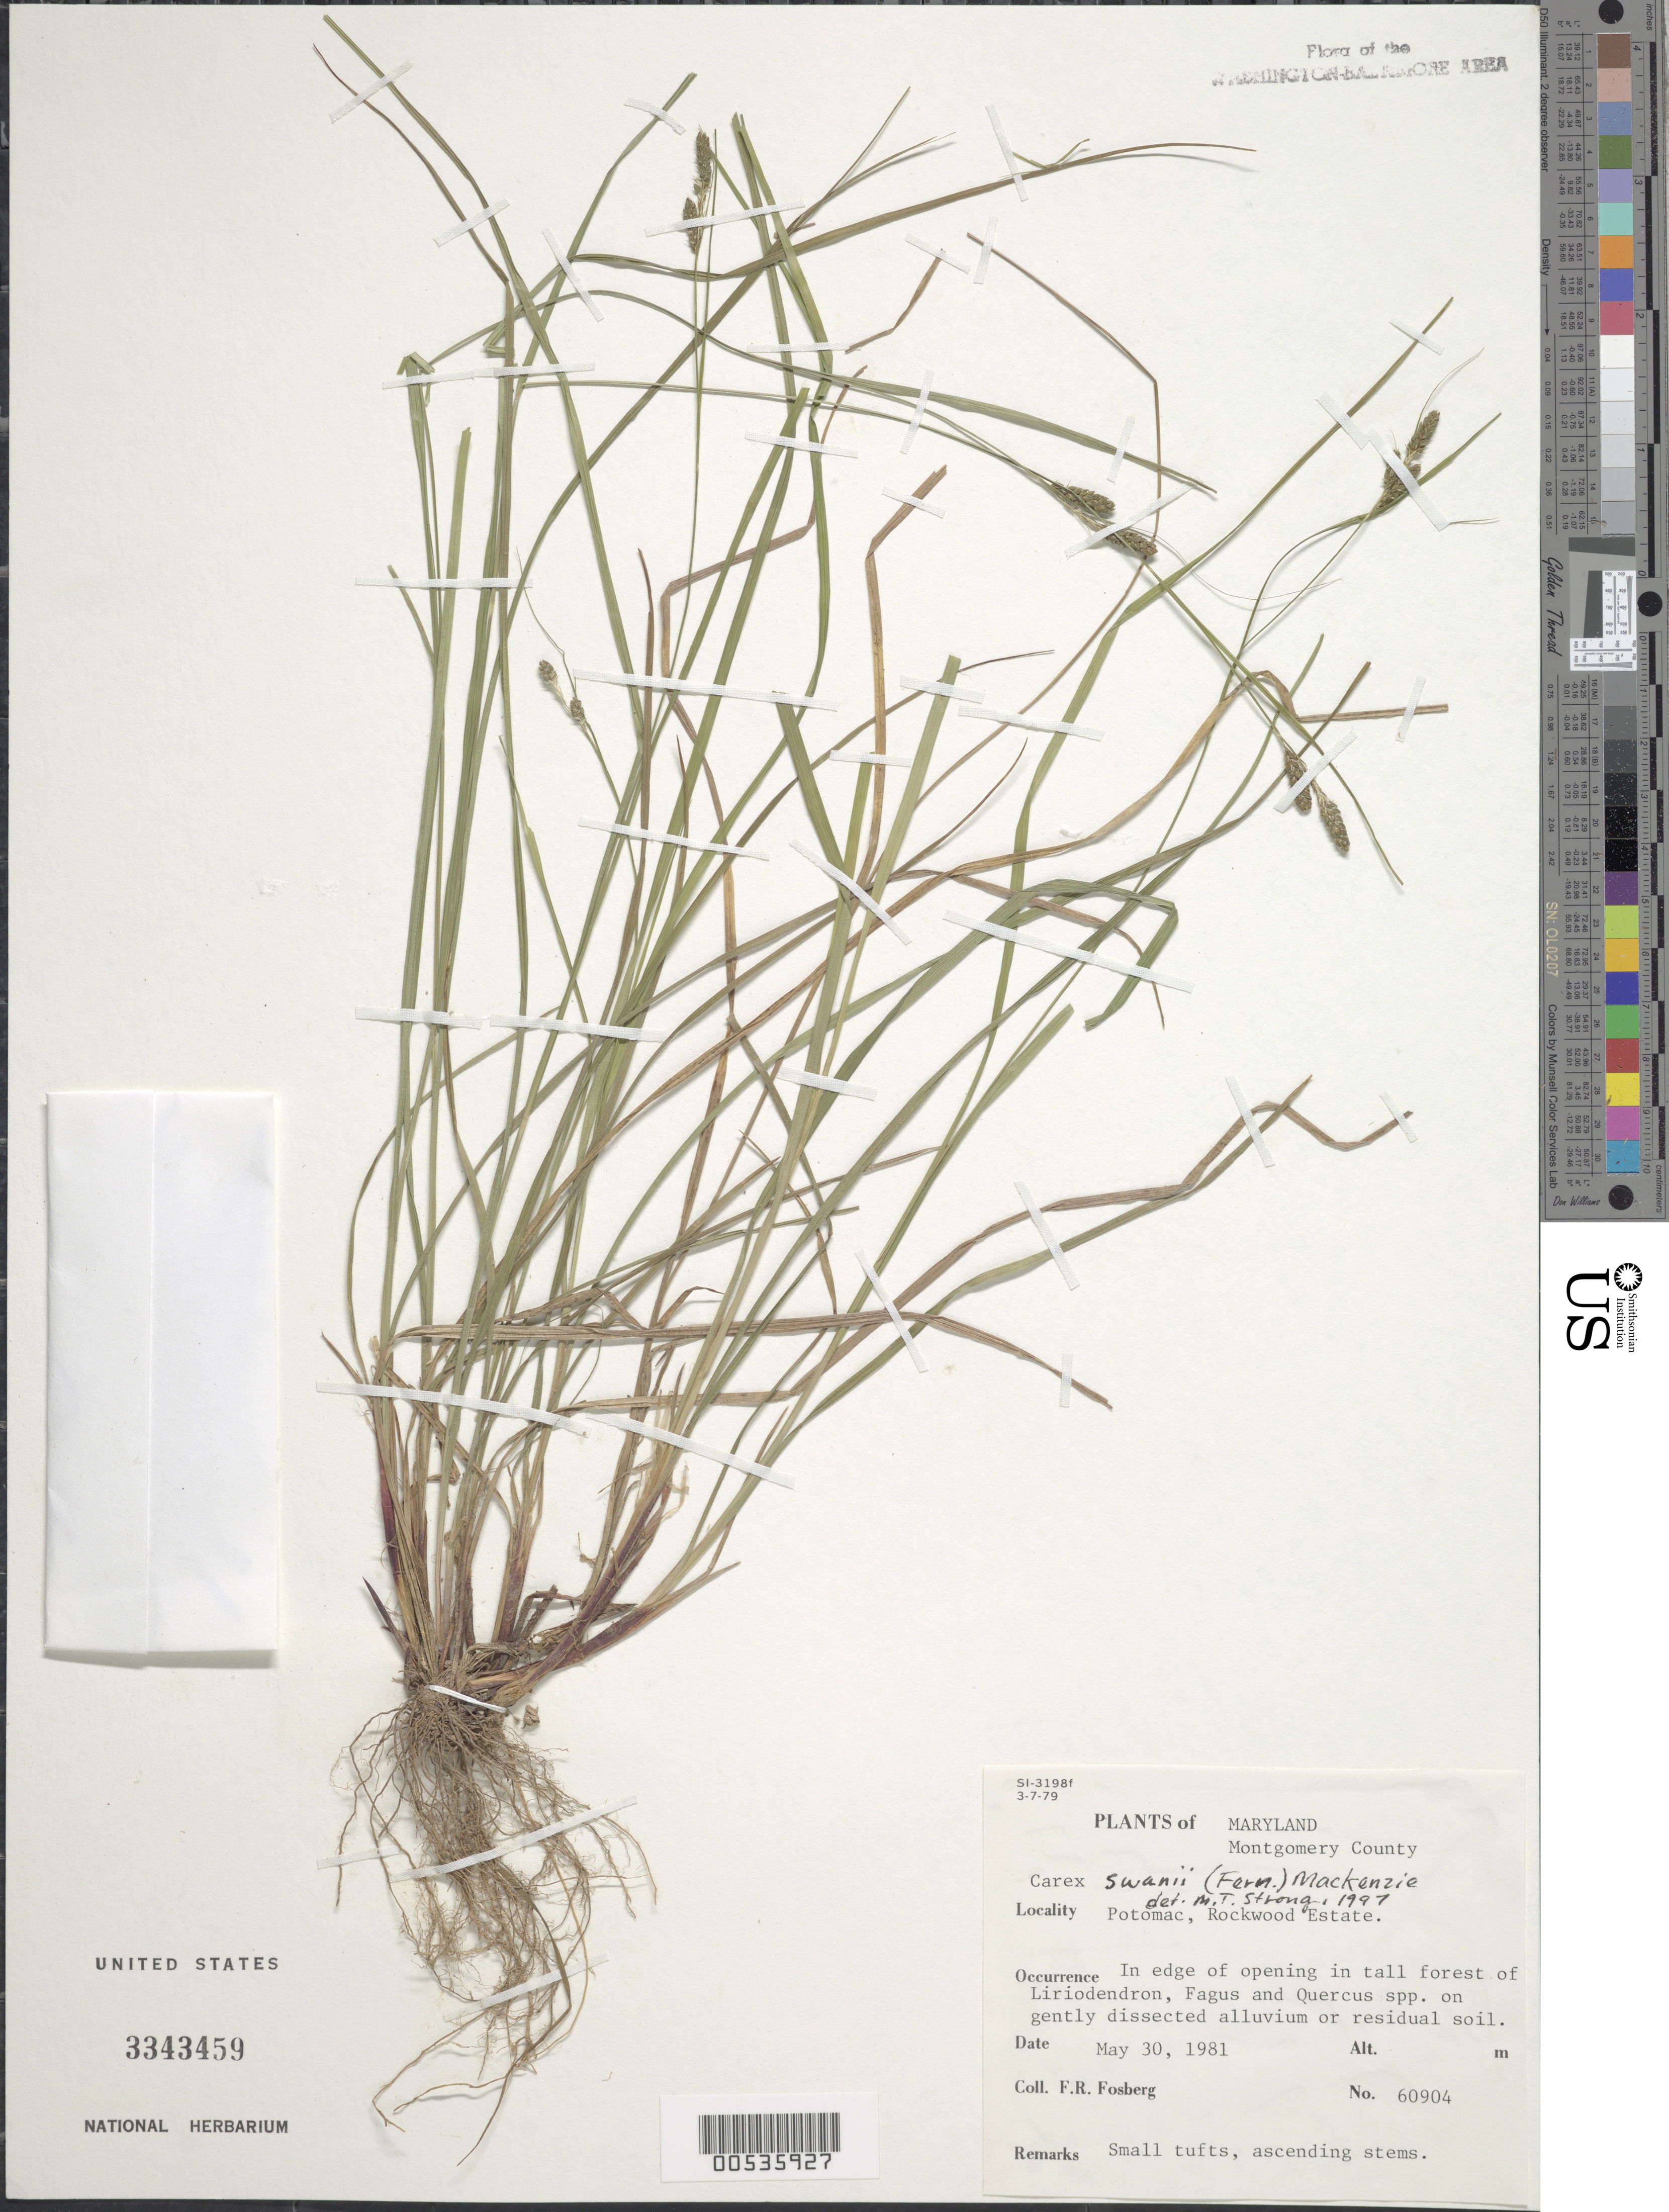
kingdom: Plantae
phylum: Tracheophyta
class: Liliopsida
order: Poales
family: Cyperaceae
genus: Carex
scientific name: Carex swanii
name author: (Fernald) Mack.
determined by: Strong, M. T., (US), Smithsonian Institution - National Museum of Natural History (UNITED STATES)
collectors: F. R. Fosberg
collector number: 60904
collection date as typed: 30 May 1981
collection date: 1981-05-30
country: United States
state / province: Maryland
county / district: Montgomery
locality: Potomac, Rockwood Estate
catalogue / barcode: US 3343459